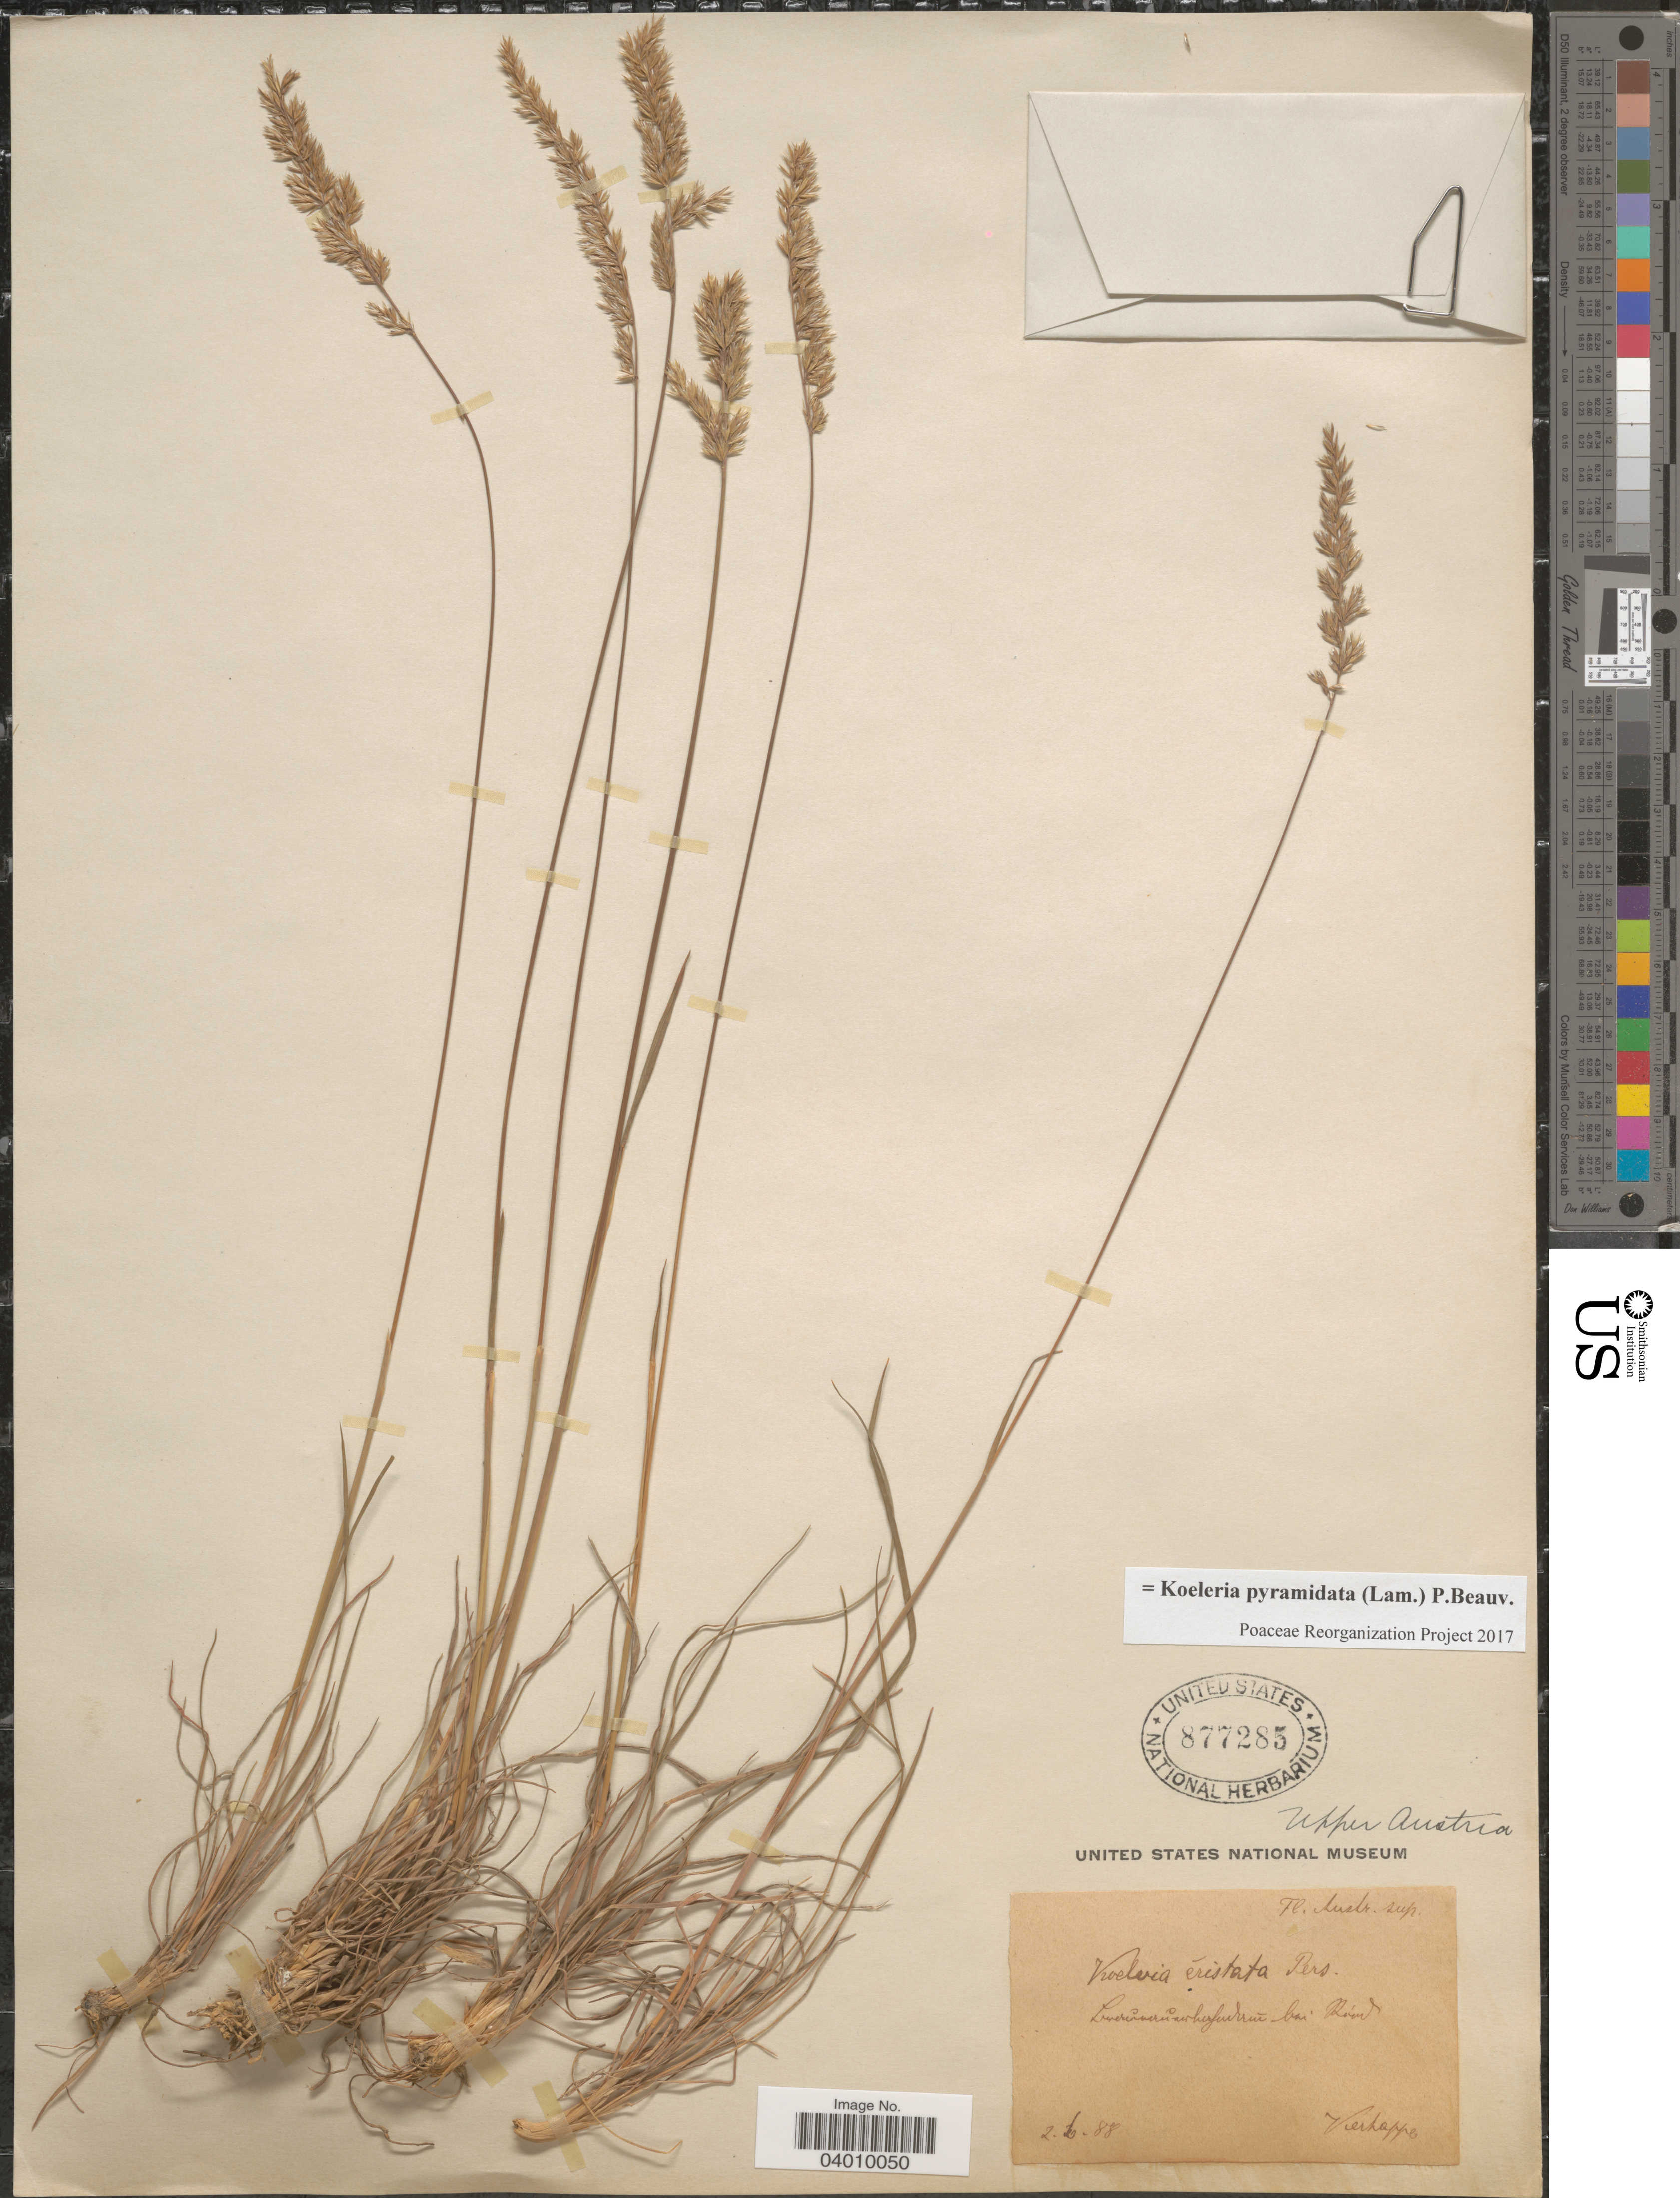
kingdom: Plantae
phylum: Tracheophyta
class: Liliopsida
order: Poales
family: Poaceae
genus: Koeleria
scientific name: Koeleria pyramidata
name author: (Lam.) P. Beauv.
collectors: F. Vierhapper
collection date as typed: Transcribed d/m/y: 2/6/88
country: Austria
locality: Upper Austria. [illegible text] bai [illegible text].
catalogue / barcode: US 877285